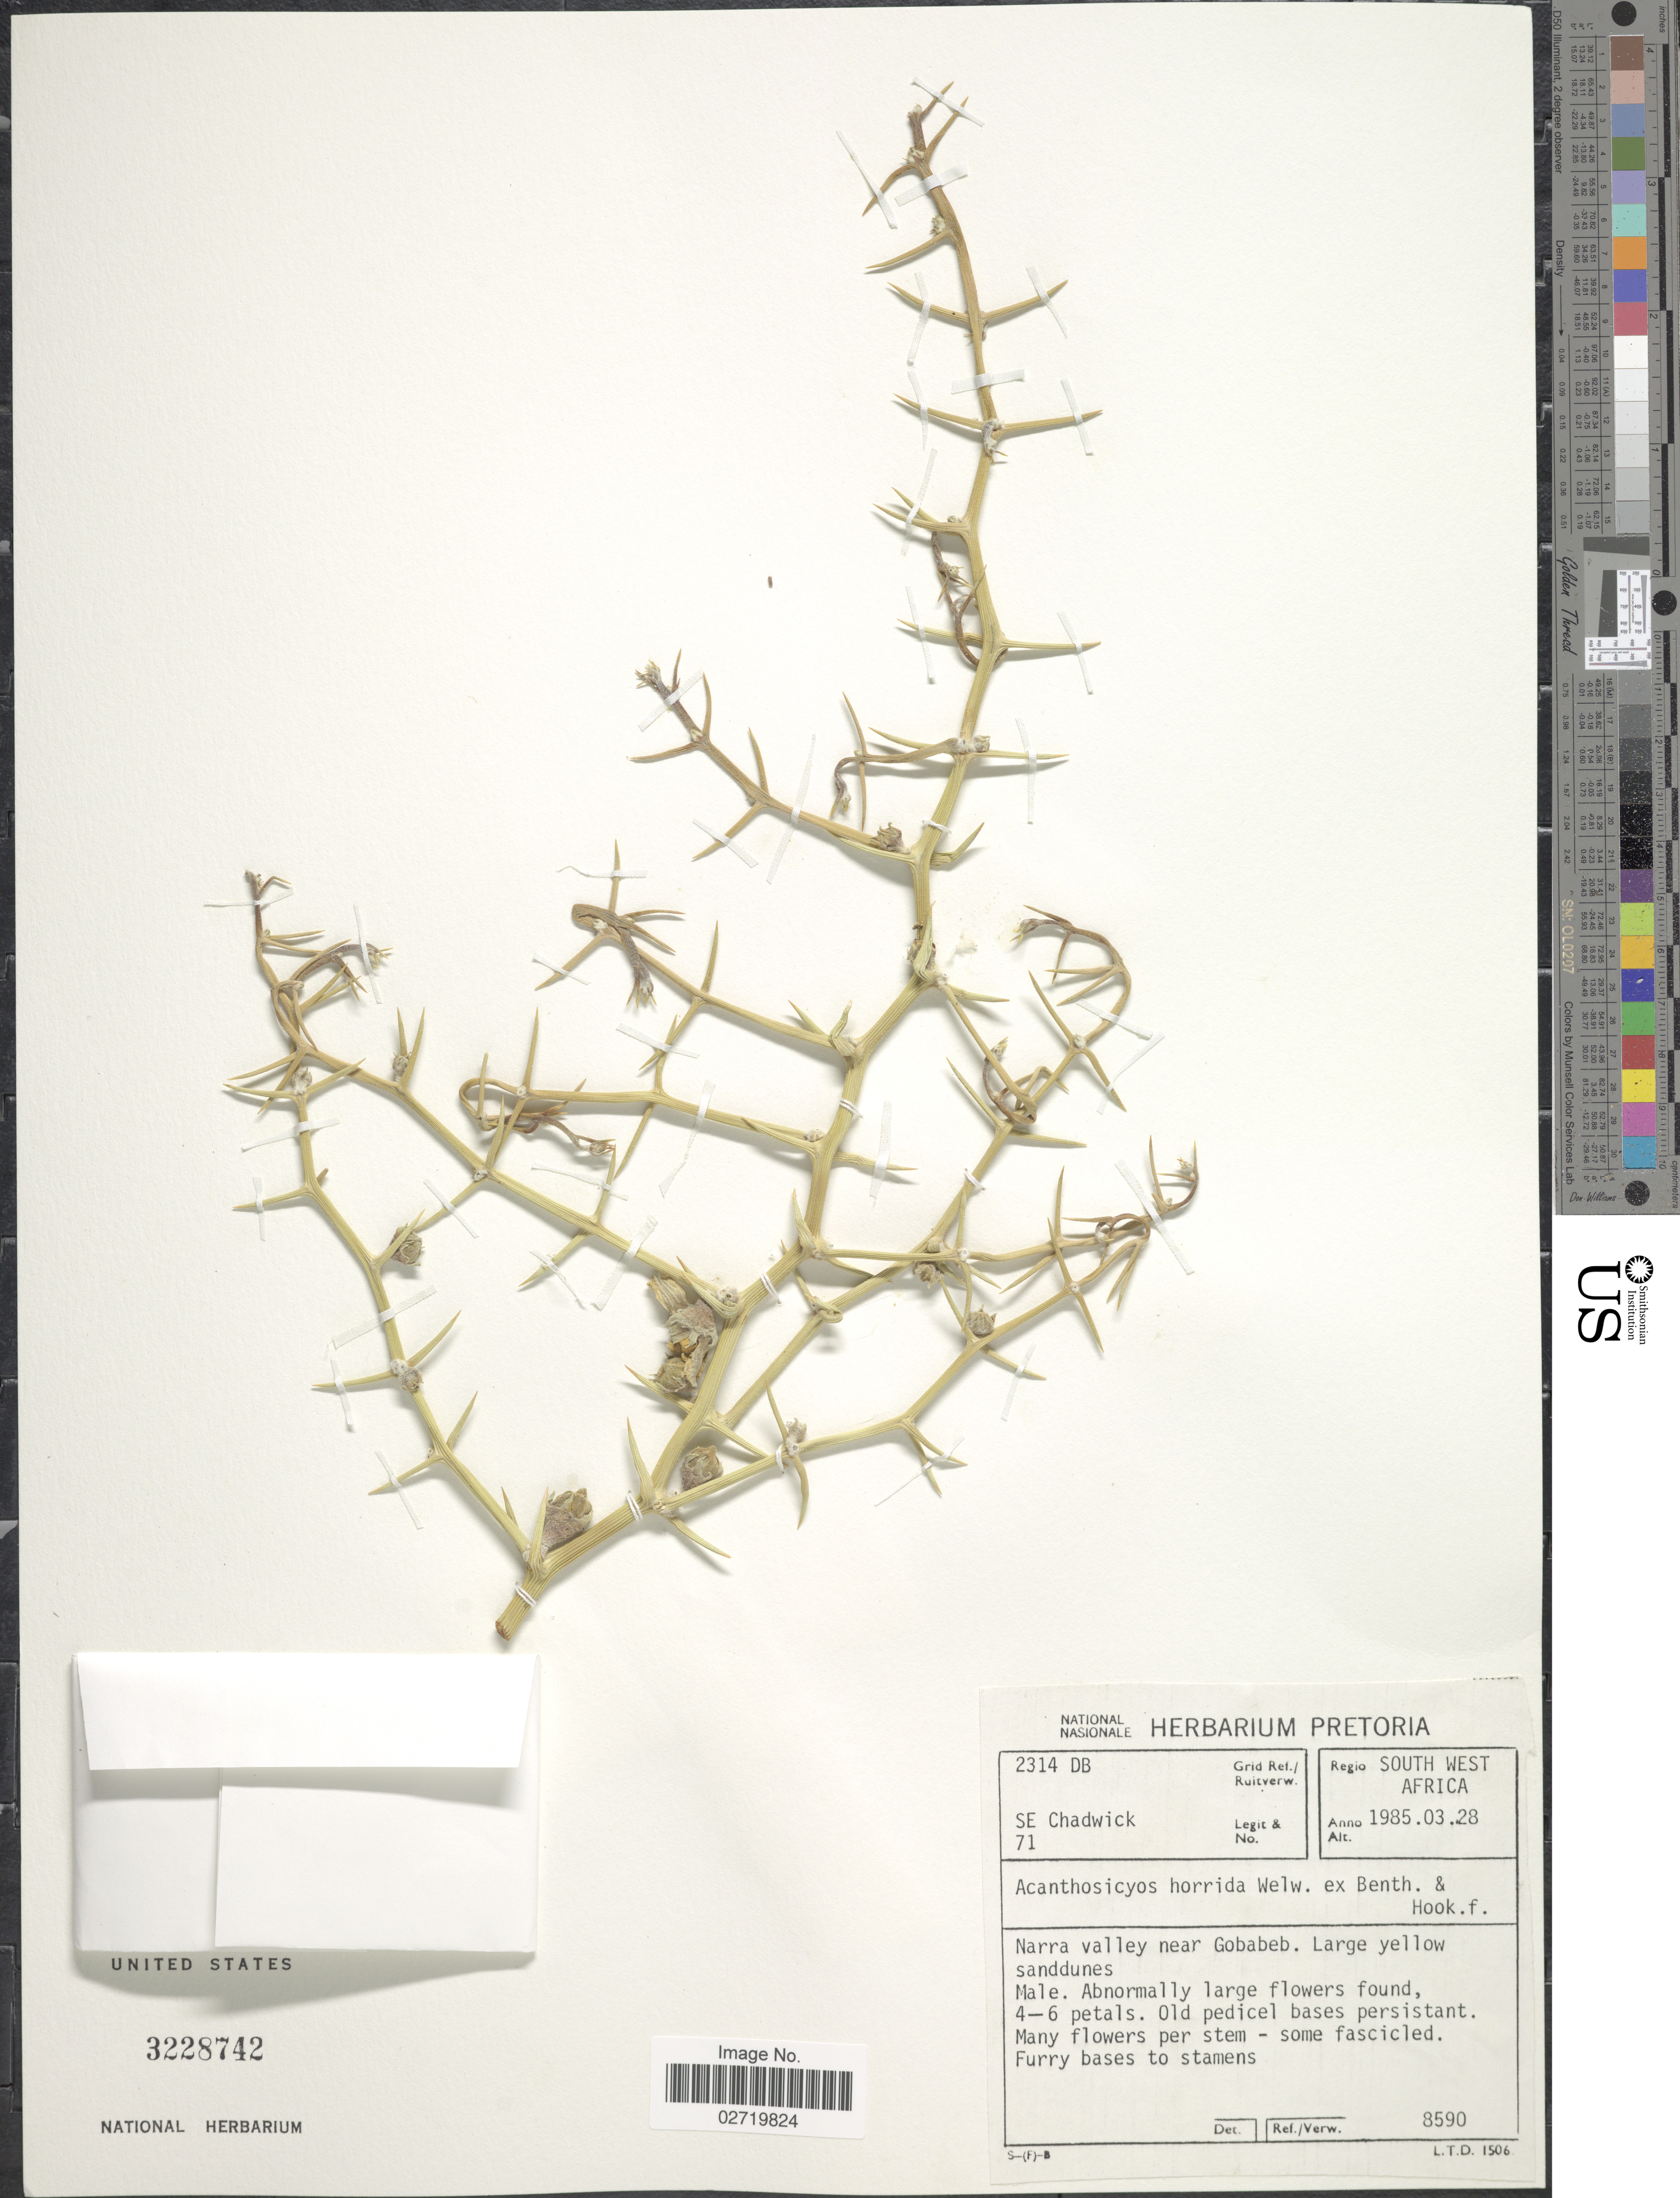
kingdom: Plantae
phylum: Tracheophyta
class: Magnoliopsida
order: Cucurbitales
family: Cucurbitaceae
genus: Acanthosicyos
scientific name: Acanthosicyos horridus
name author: Welw. ex Hook. f.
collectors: S. Chadwick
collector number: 71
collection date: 1985-03-28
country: Namibia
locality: South West Africa. Narra valley near Gobabeb.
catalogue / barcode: US 3228742